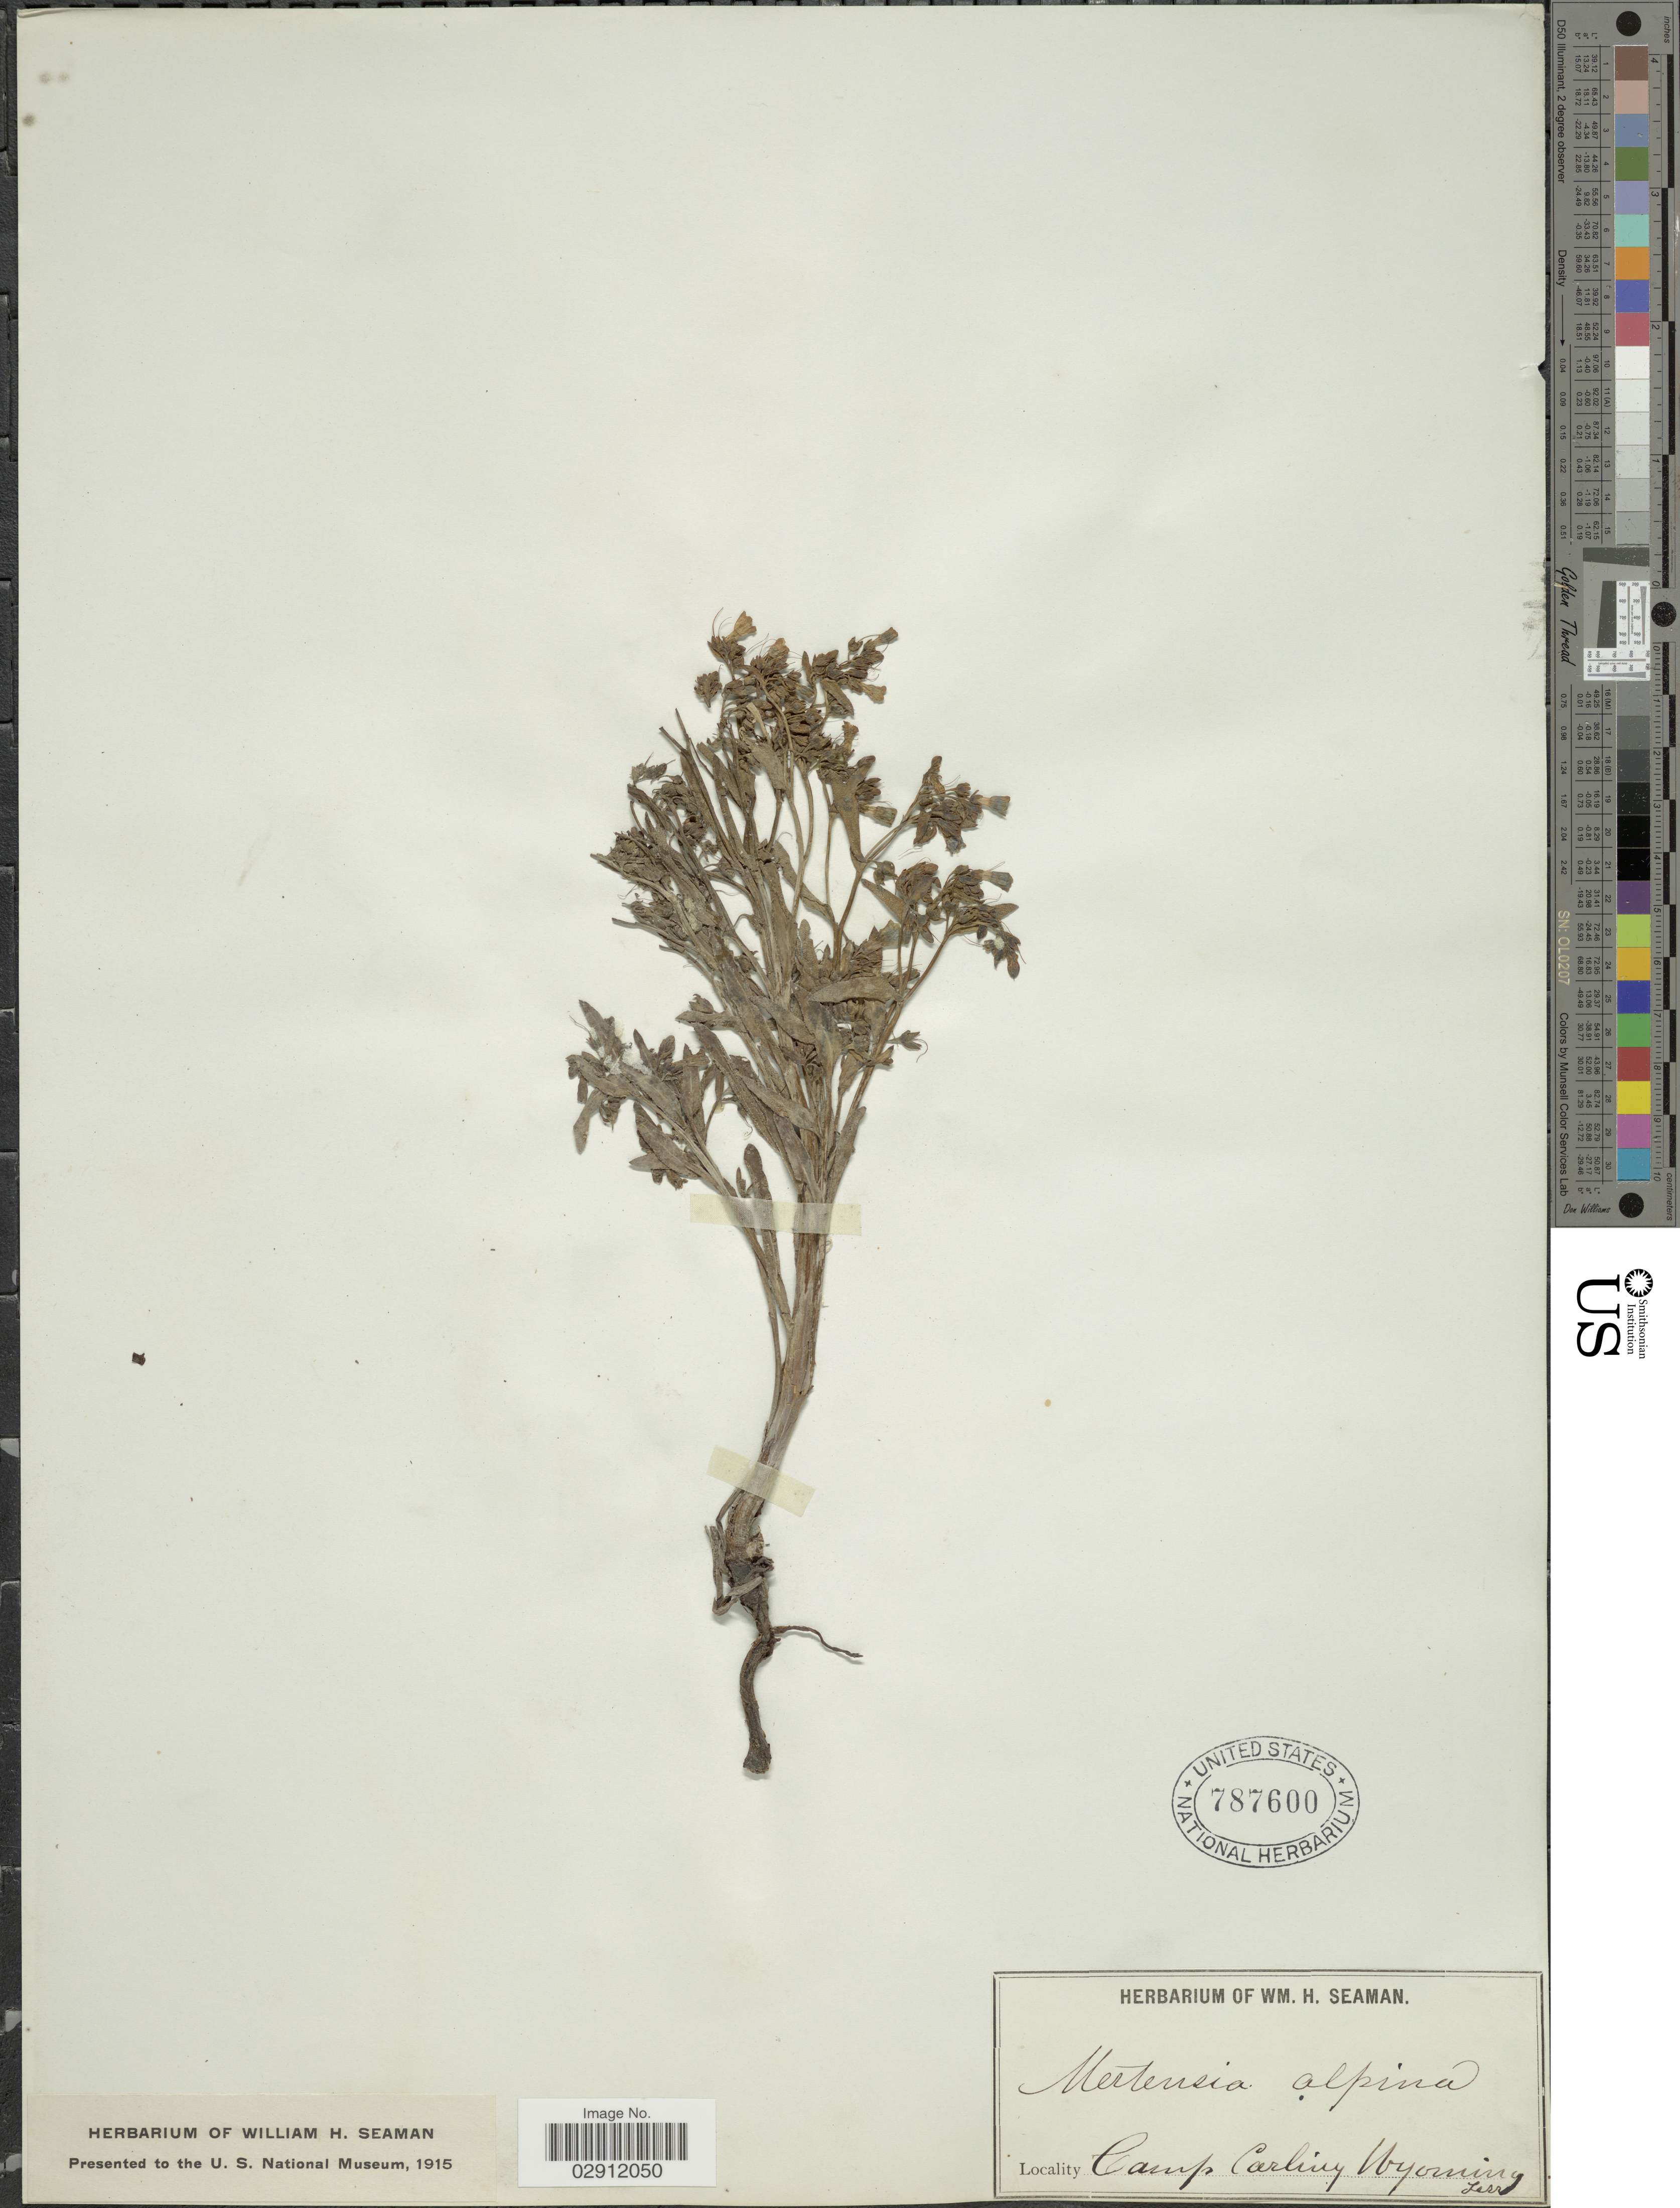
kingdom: Plantae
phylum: Tracheophyta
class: Magnoliopsida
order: Boraginales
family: Boraginaceae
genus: Mertensia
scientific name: Mertensia alpina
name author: (Torr.) G. Don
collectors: Ex herb. W. H. Seaman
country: United States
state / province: Wyoming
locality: Camp Carling. Wyoming Terr.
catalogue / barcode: US 787600